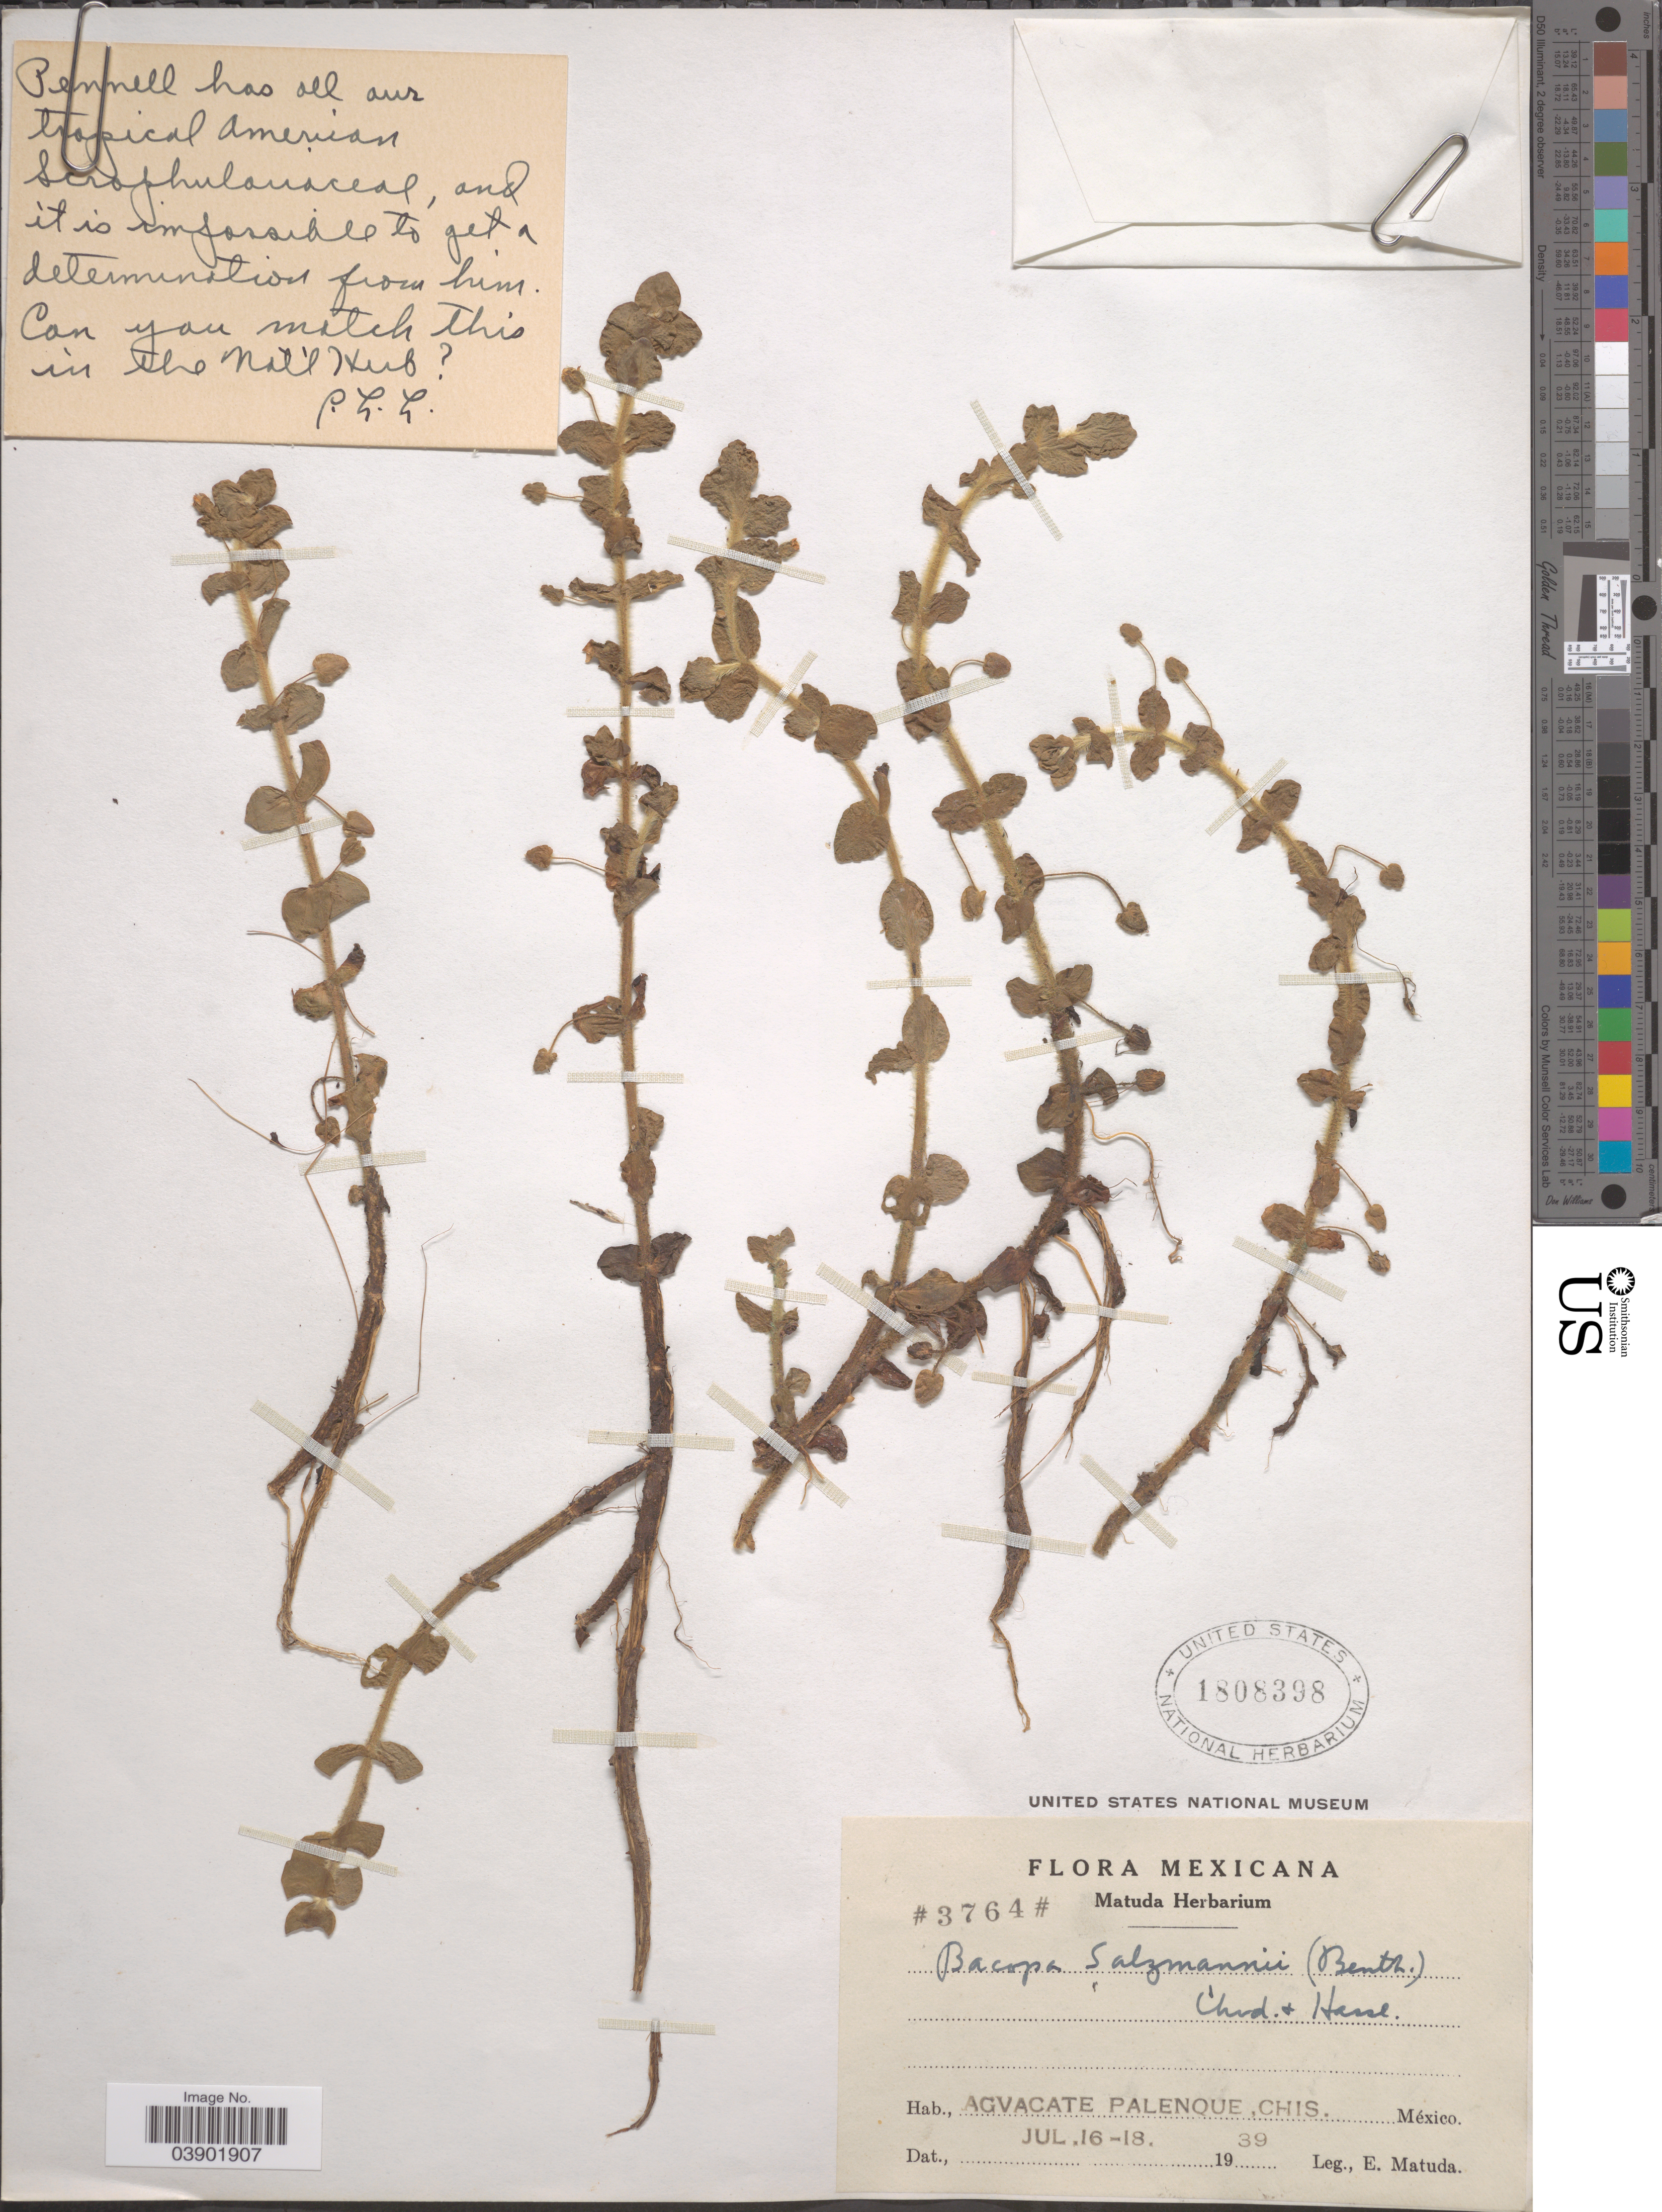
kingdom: Plantae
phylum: Tracheophyta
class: Magnoliopsida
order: Lamiales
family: Plantaginaceae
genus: Bacopa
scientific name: Bacopa salzmannii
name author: (Benth.) Wettst. ex Edwall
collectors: E. Matuda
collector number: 3764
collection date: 1939-07-16/1939-07-18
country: Mexico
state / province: Chiapas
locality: Agvacate Palenque.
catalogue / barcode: US 1808398